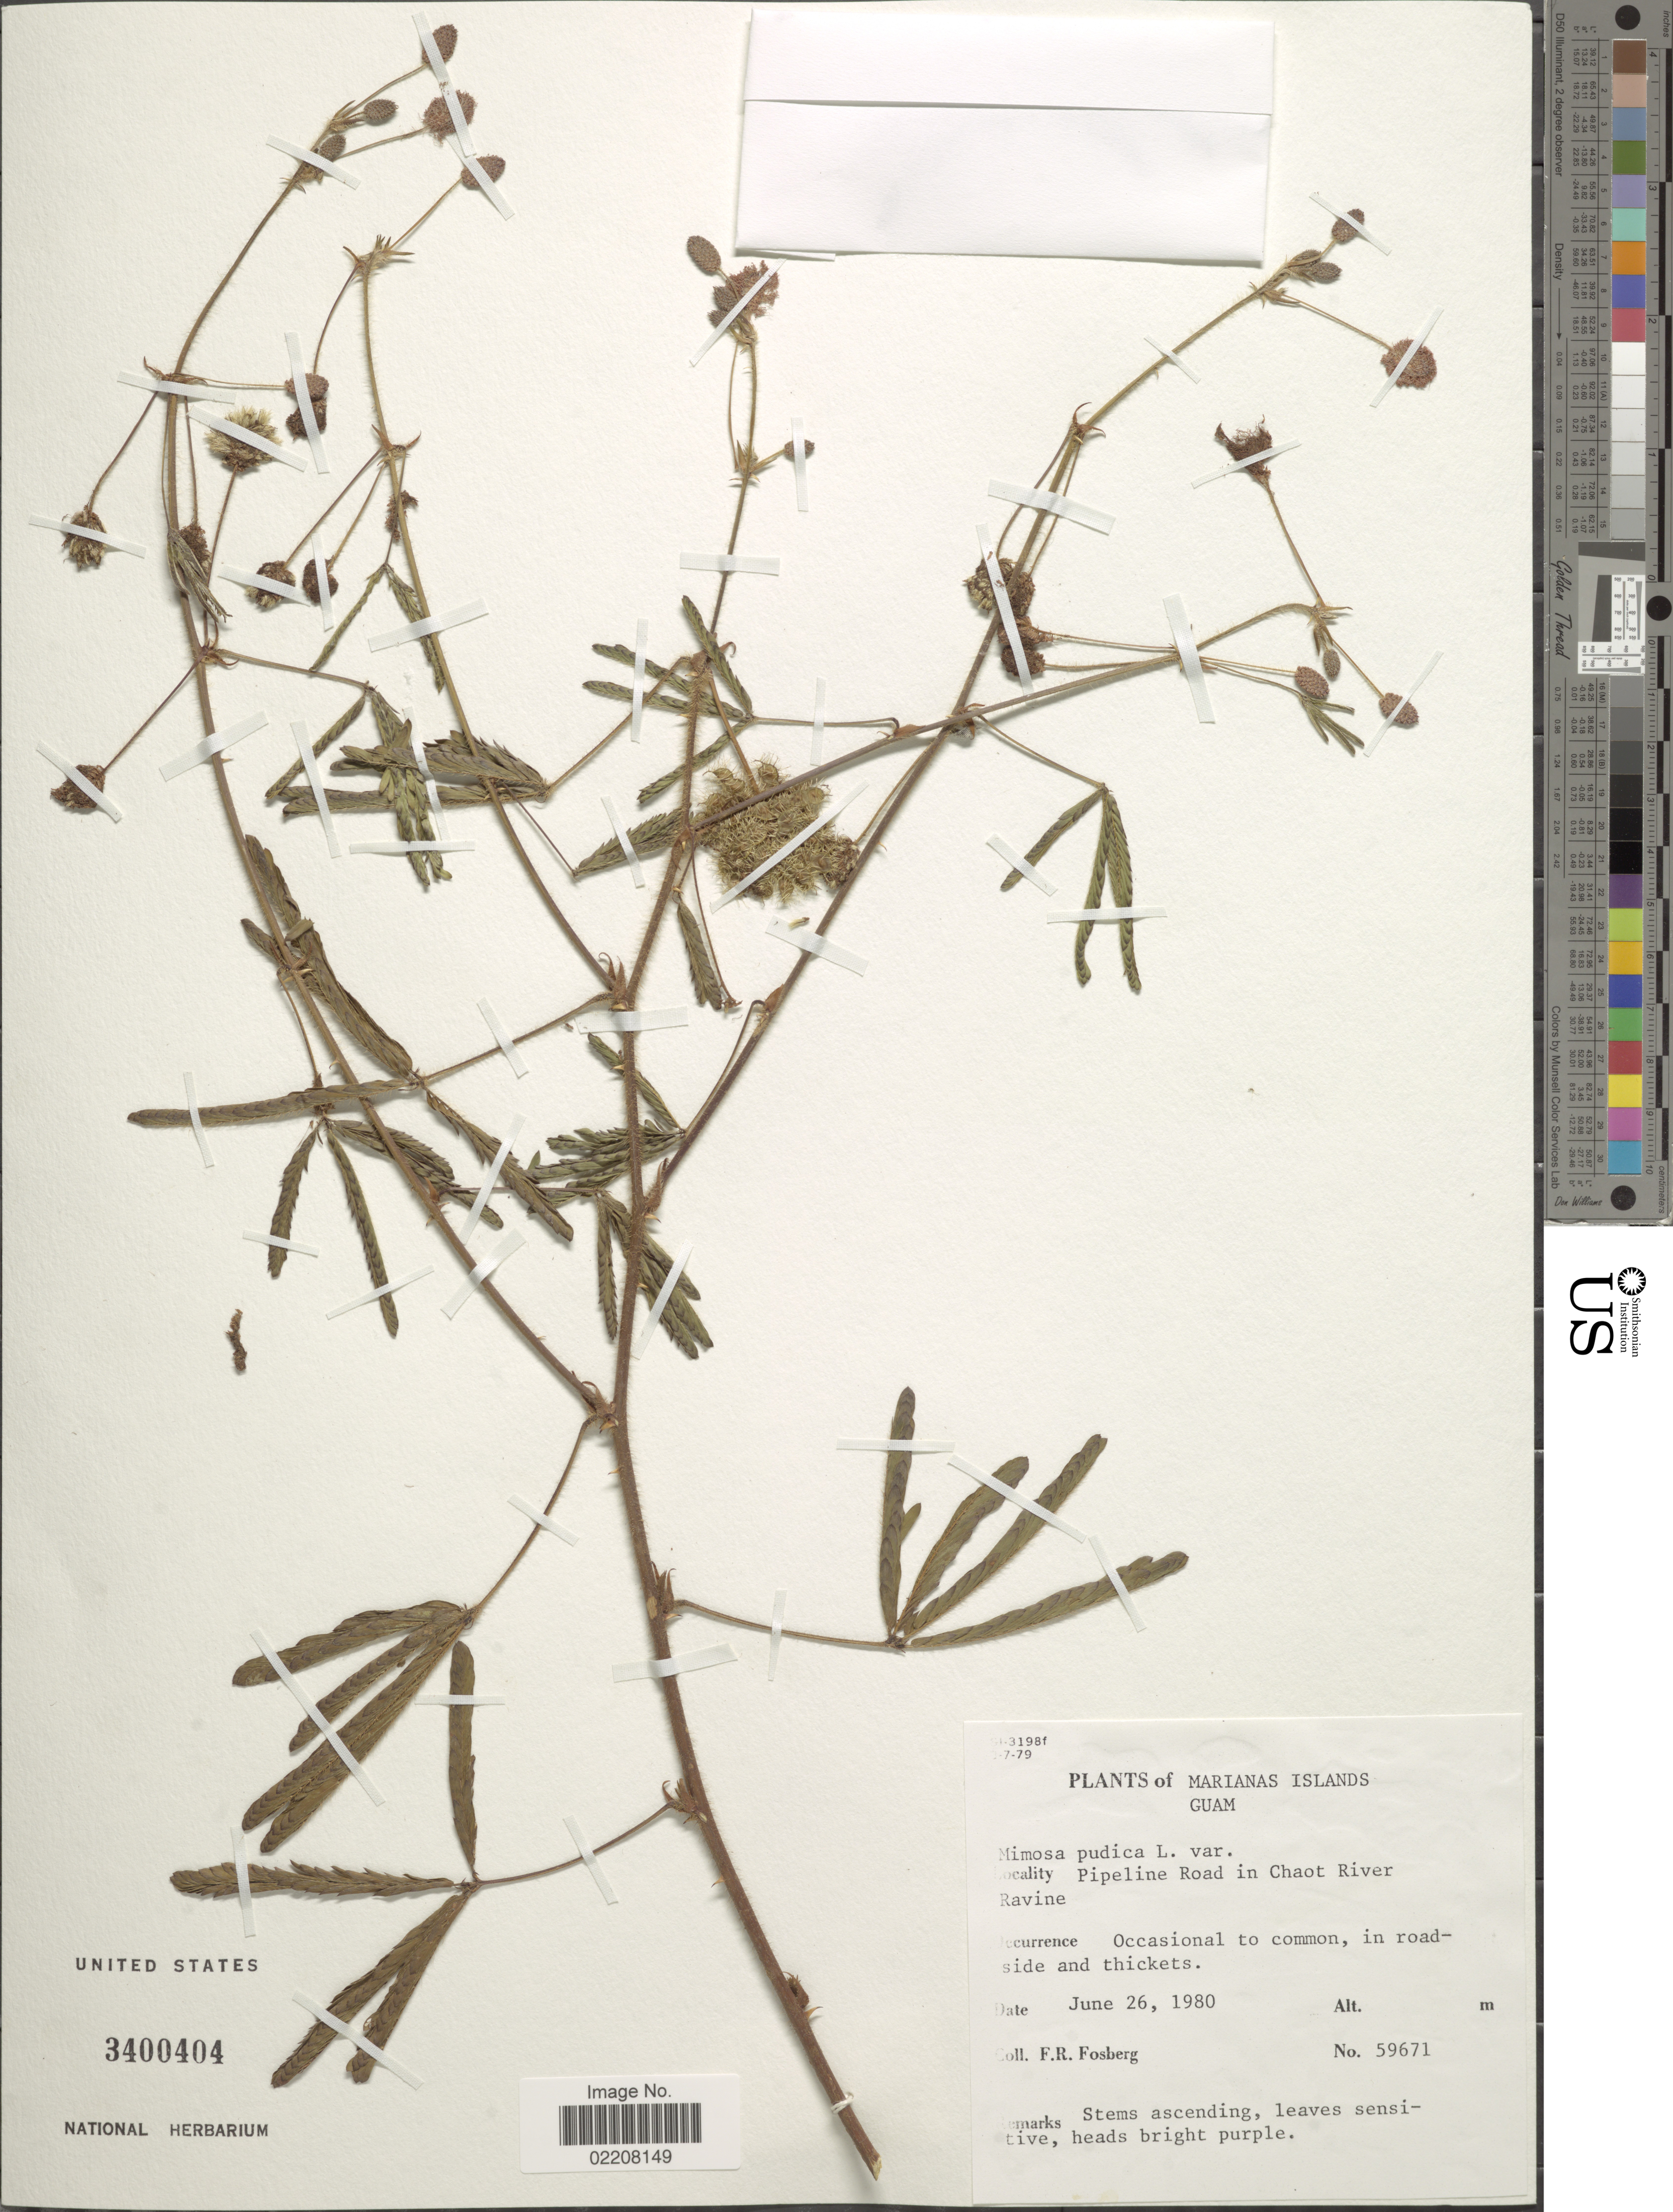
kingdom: Plantae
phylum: Tracheophyta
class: Magnoliopsida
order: Fabales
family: Fabaceae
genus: Mimosa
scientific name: Mimosa pudica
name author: L.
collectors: F. R. Fosberg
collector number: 59671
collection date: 1980-06-26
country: Guam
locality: Marianas Islands. Pipeline Road in Chaot River Ravine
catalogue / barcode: US 3400404